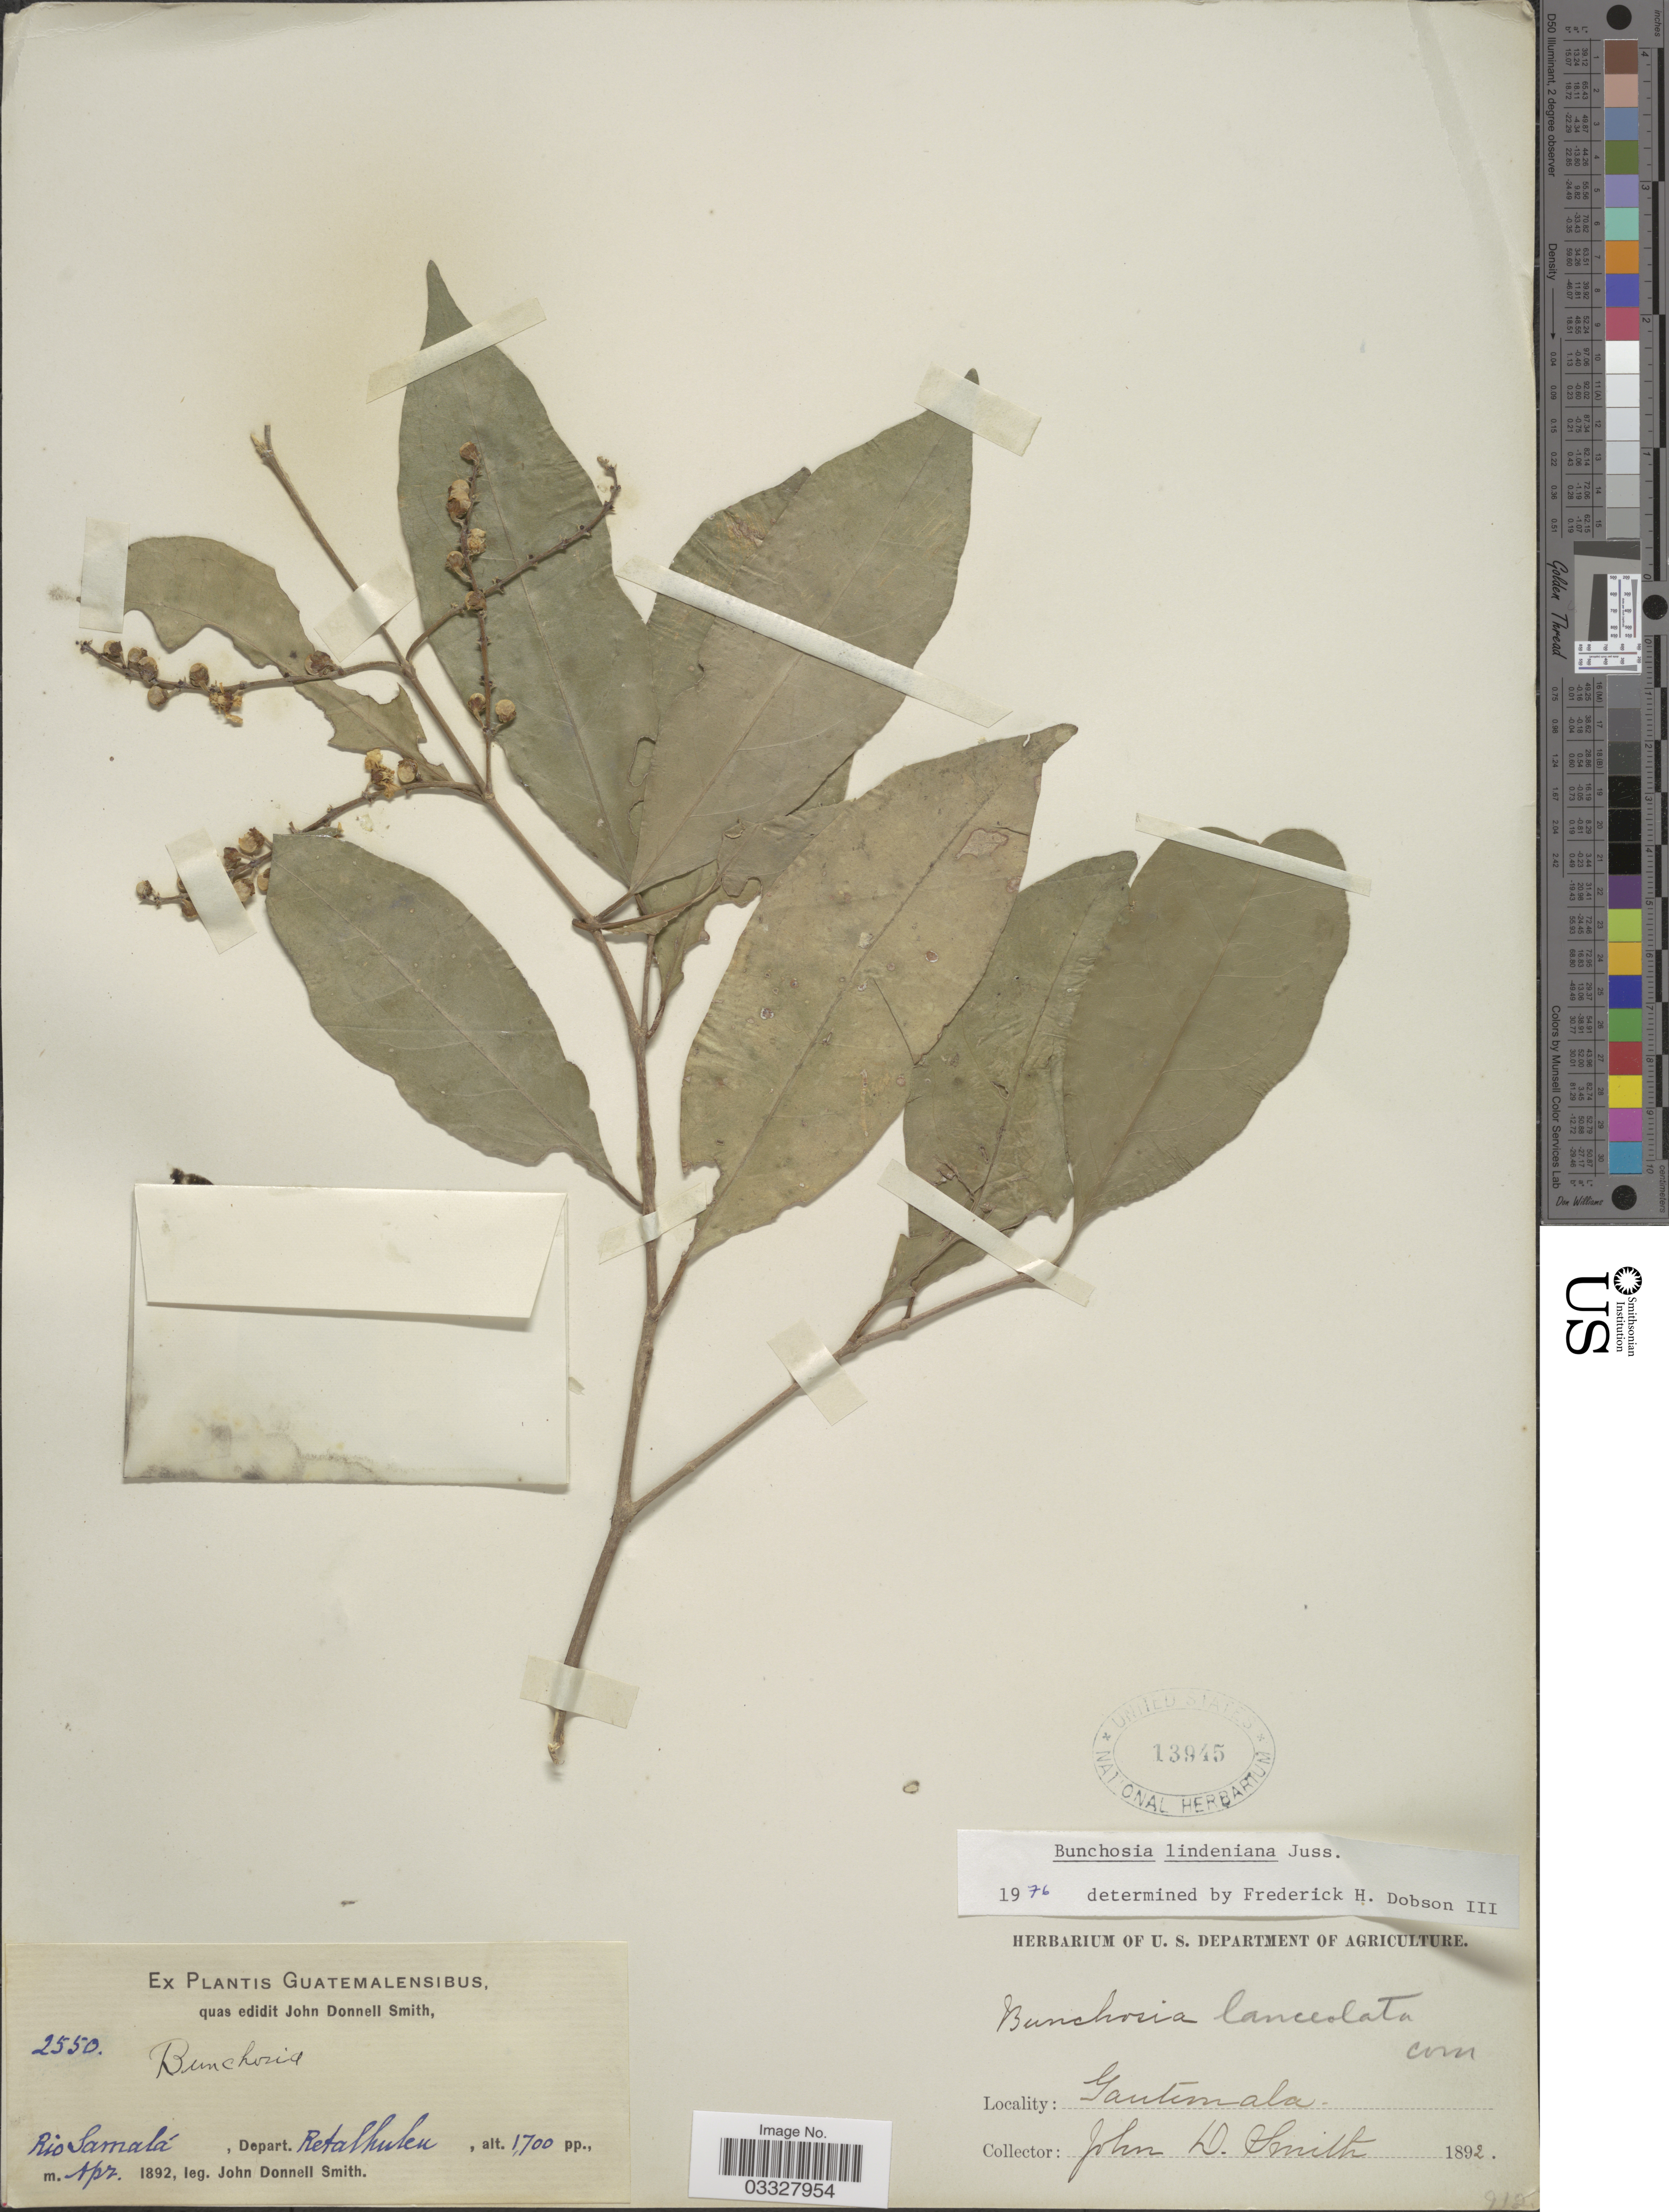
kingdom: Plantae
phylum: Tracheophyta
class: Magnoliopsida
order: Malpighiales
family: Malpighiaceae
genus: Bunchosia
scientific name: Bunchosia lindeniana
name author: A. Juss.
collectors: J. Donnell Smith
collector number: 2550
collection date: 1892-04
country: Guatemala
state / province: Retalhuleu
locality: Rio Samalá, Depart. Retalhuleu.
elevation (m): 518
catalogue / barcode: US 13945